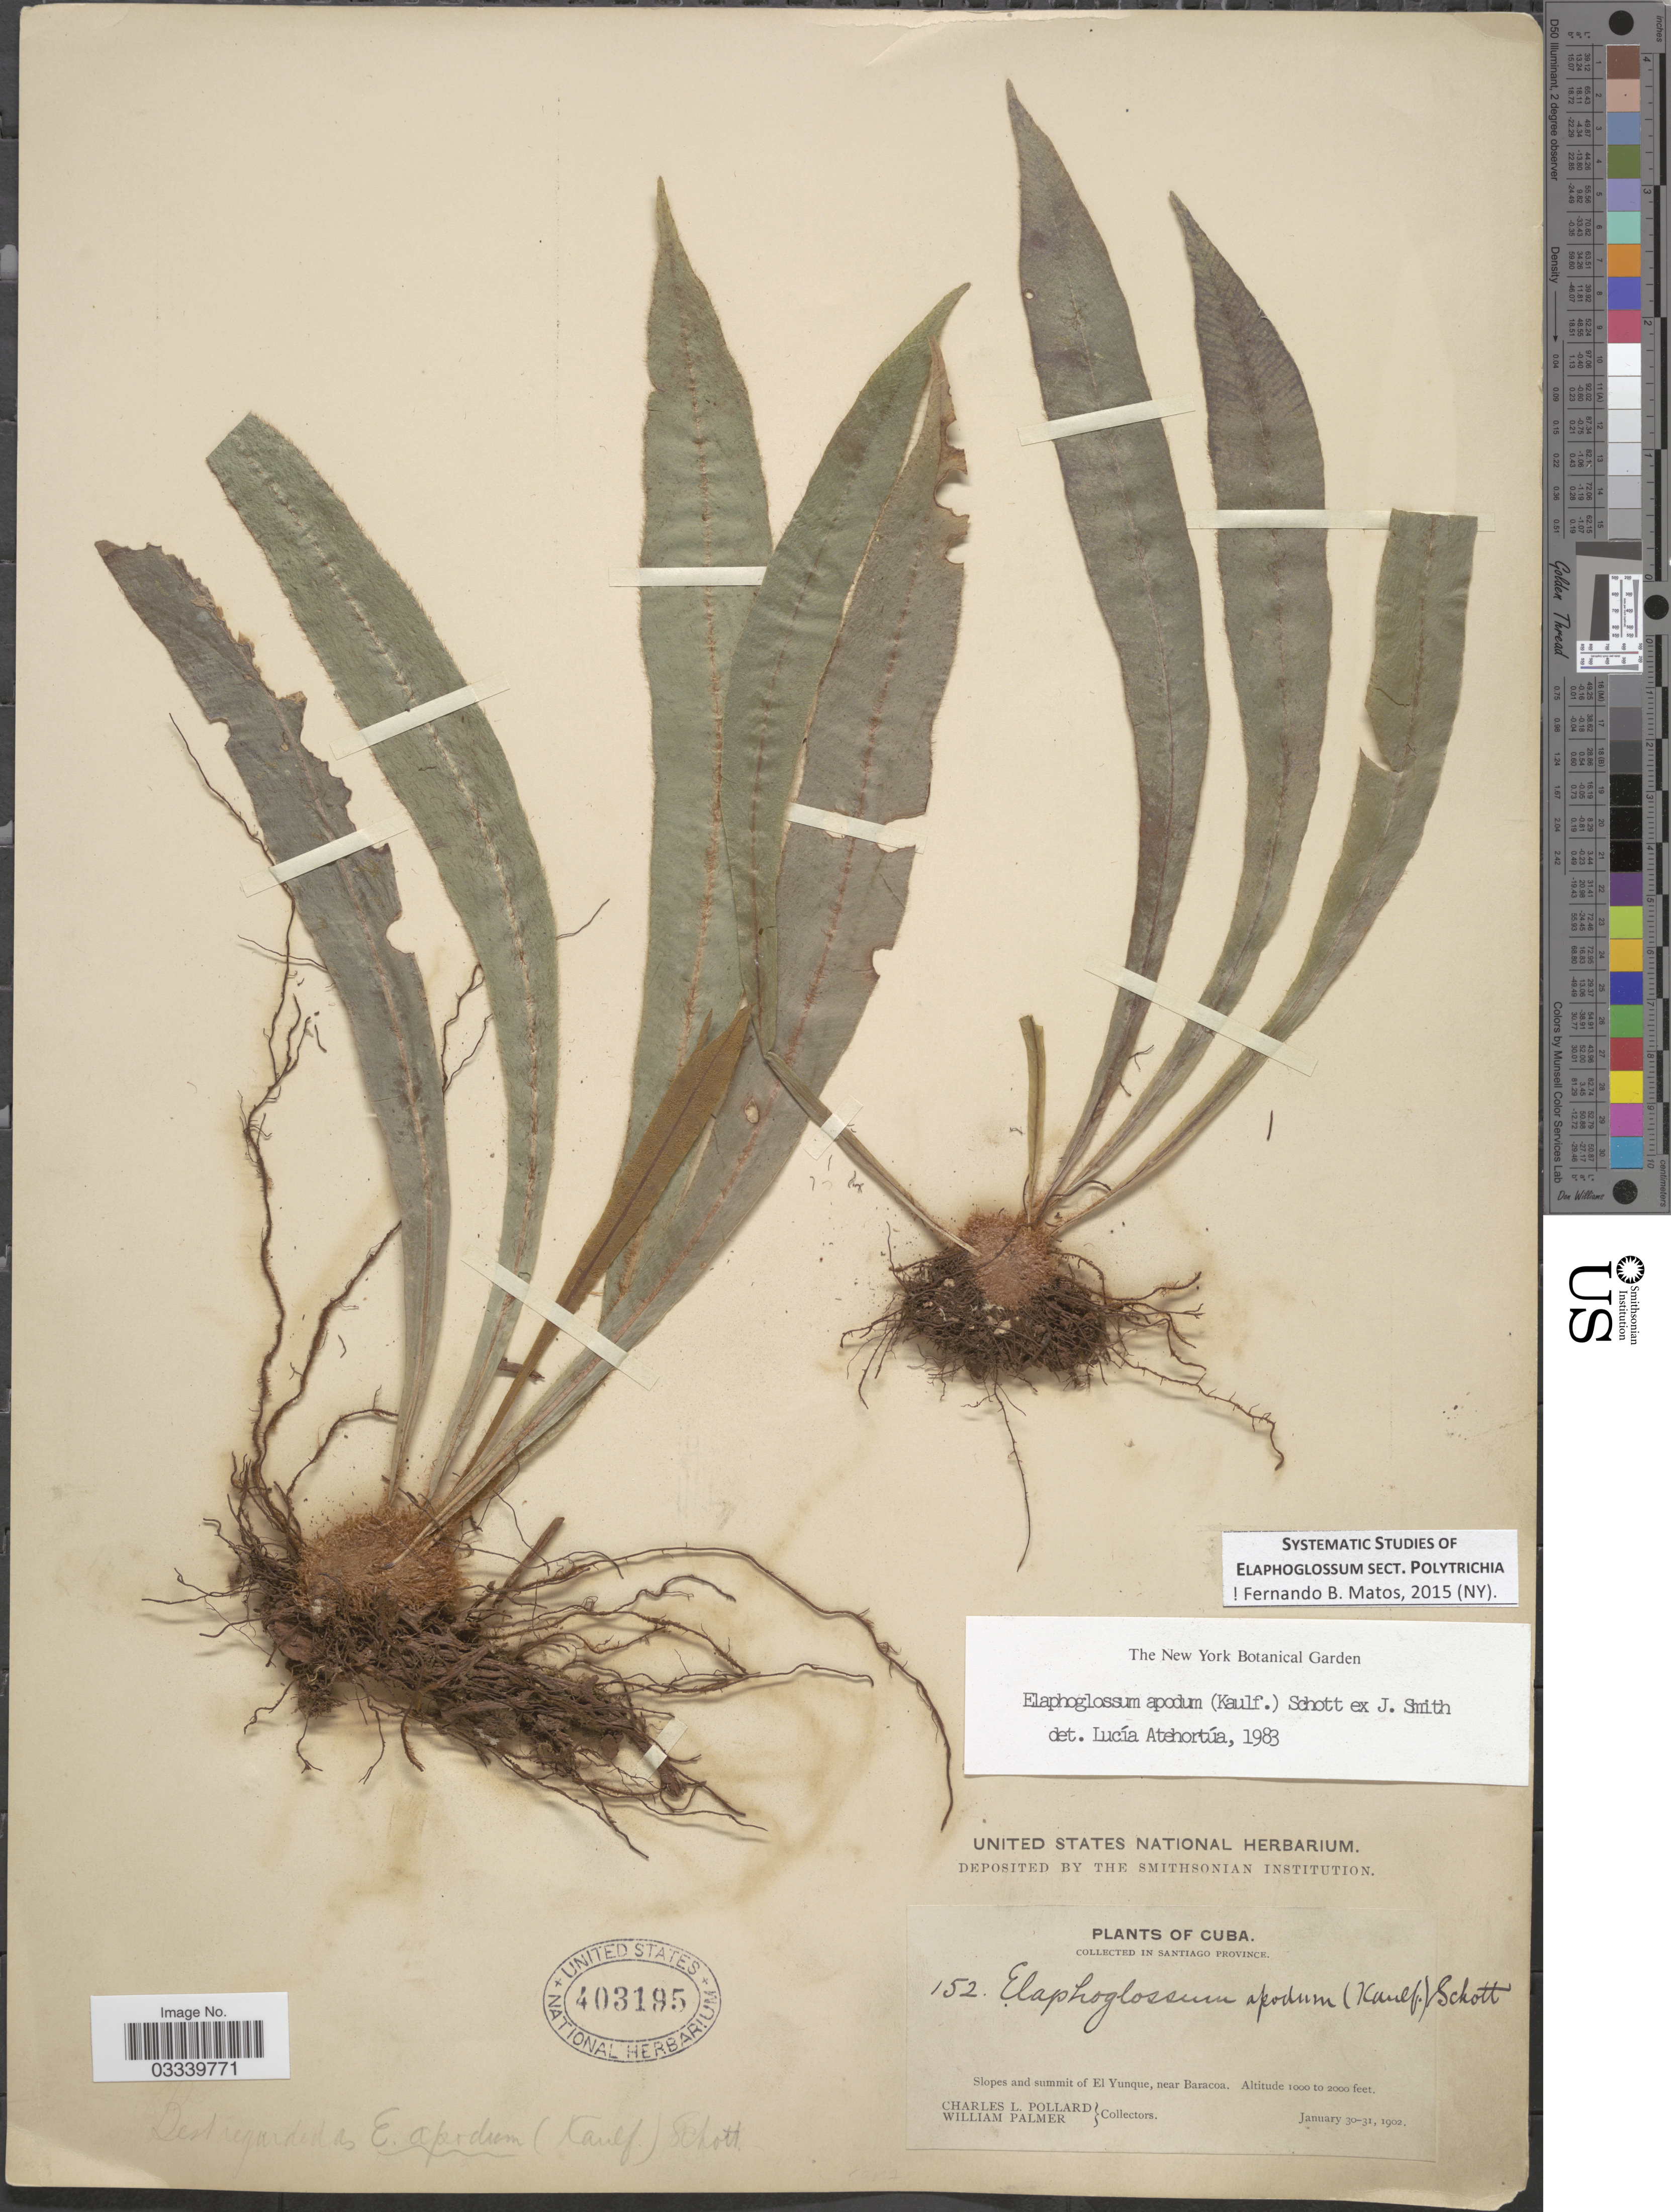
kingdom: Plantae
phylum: Tracheophyta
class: Polypodiopsida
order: Polypodiales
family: Dryopteridaceae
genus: Elaphoglossum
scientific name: Elaphoglossum apodum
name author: (Kaulf.) Schott ex J. Sm.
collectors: C. L. Pollard & W. Palmer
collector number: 152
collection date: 1902-01-30/1902-01-31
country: Cuba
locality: Santiago Province. Slopes and summit of El Yunque, near Baracoa.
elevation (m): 305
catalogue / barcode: US 403195